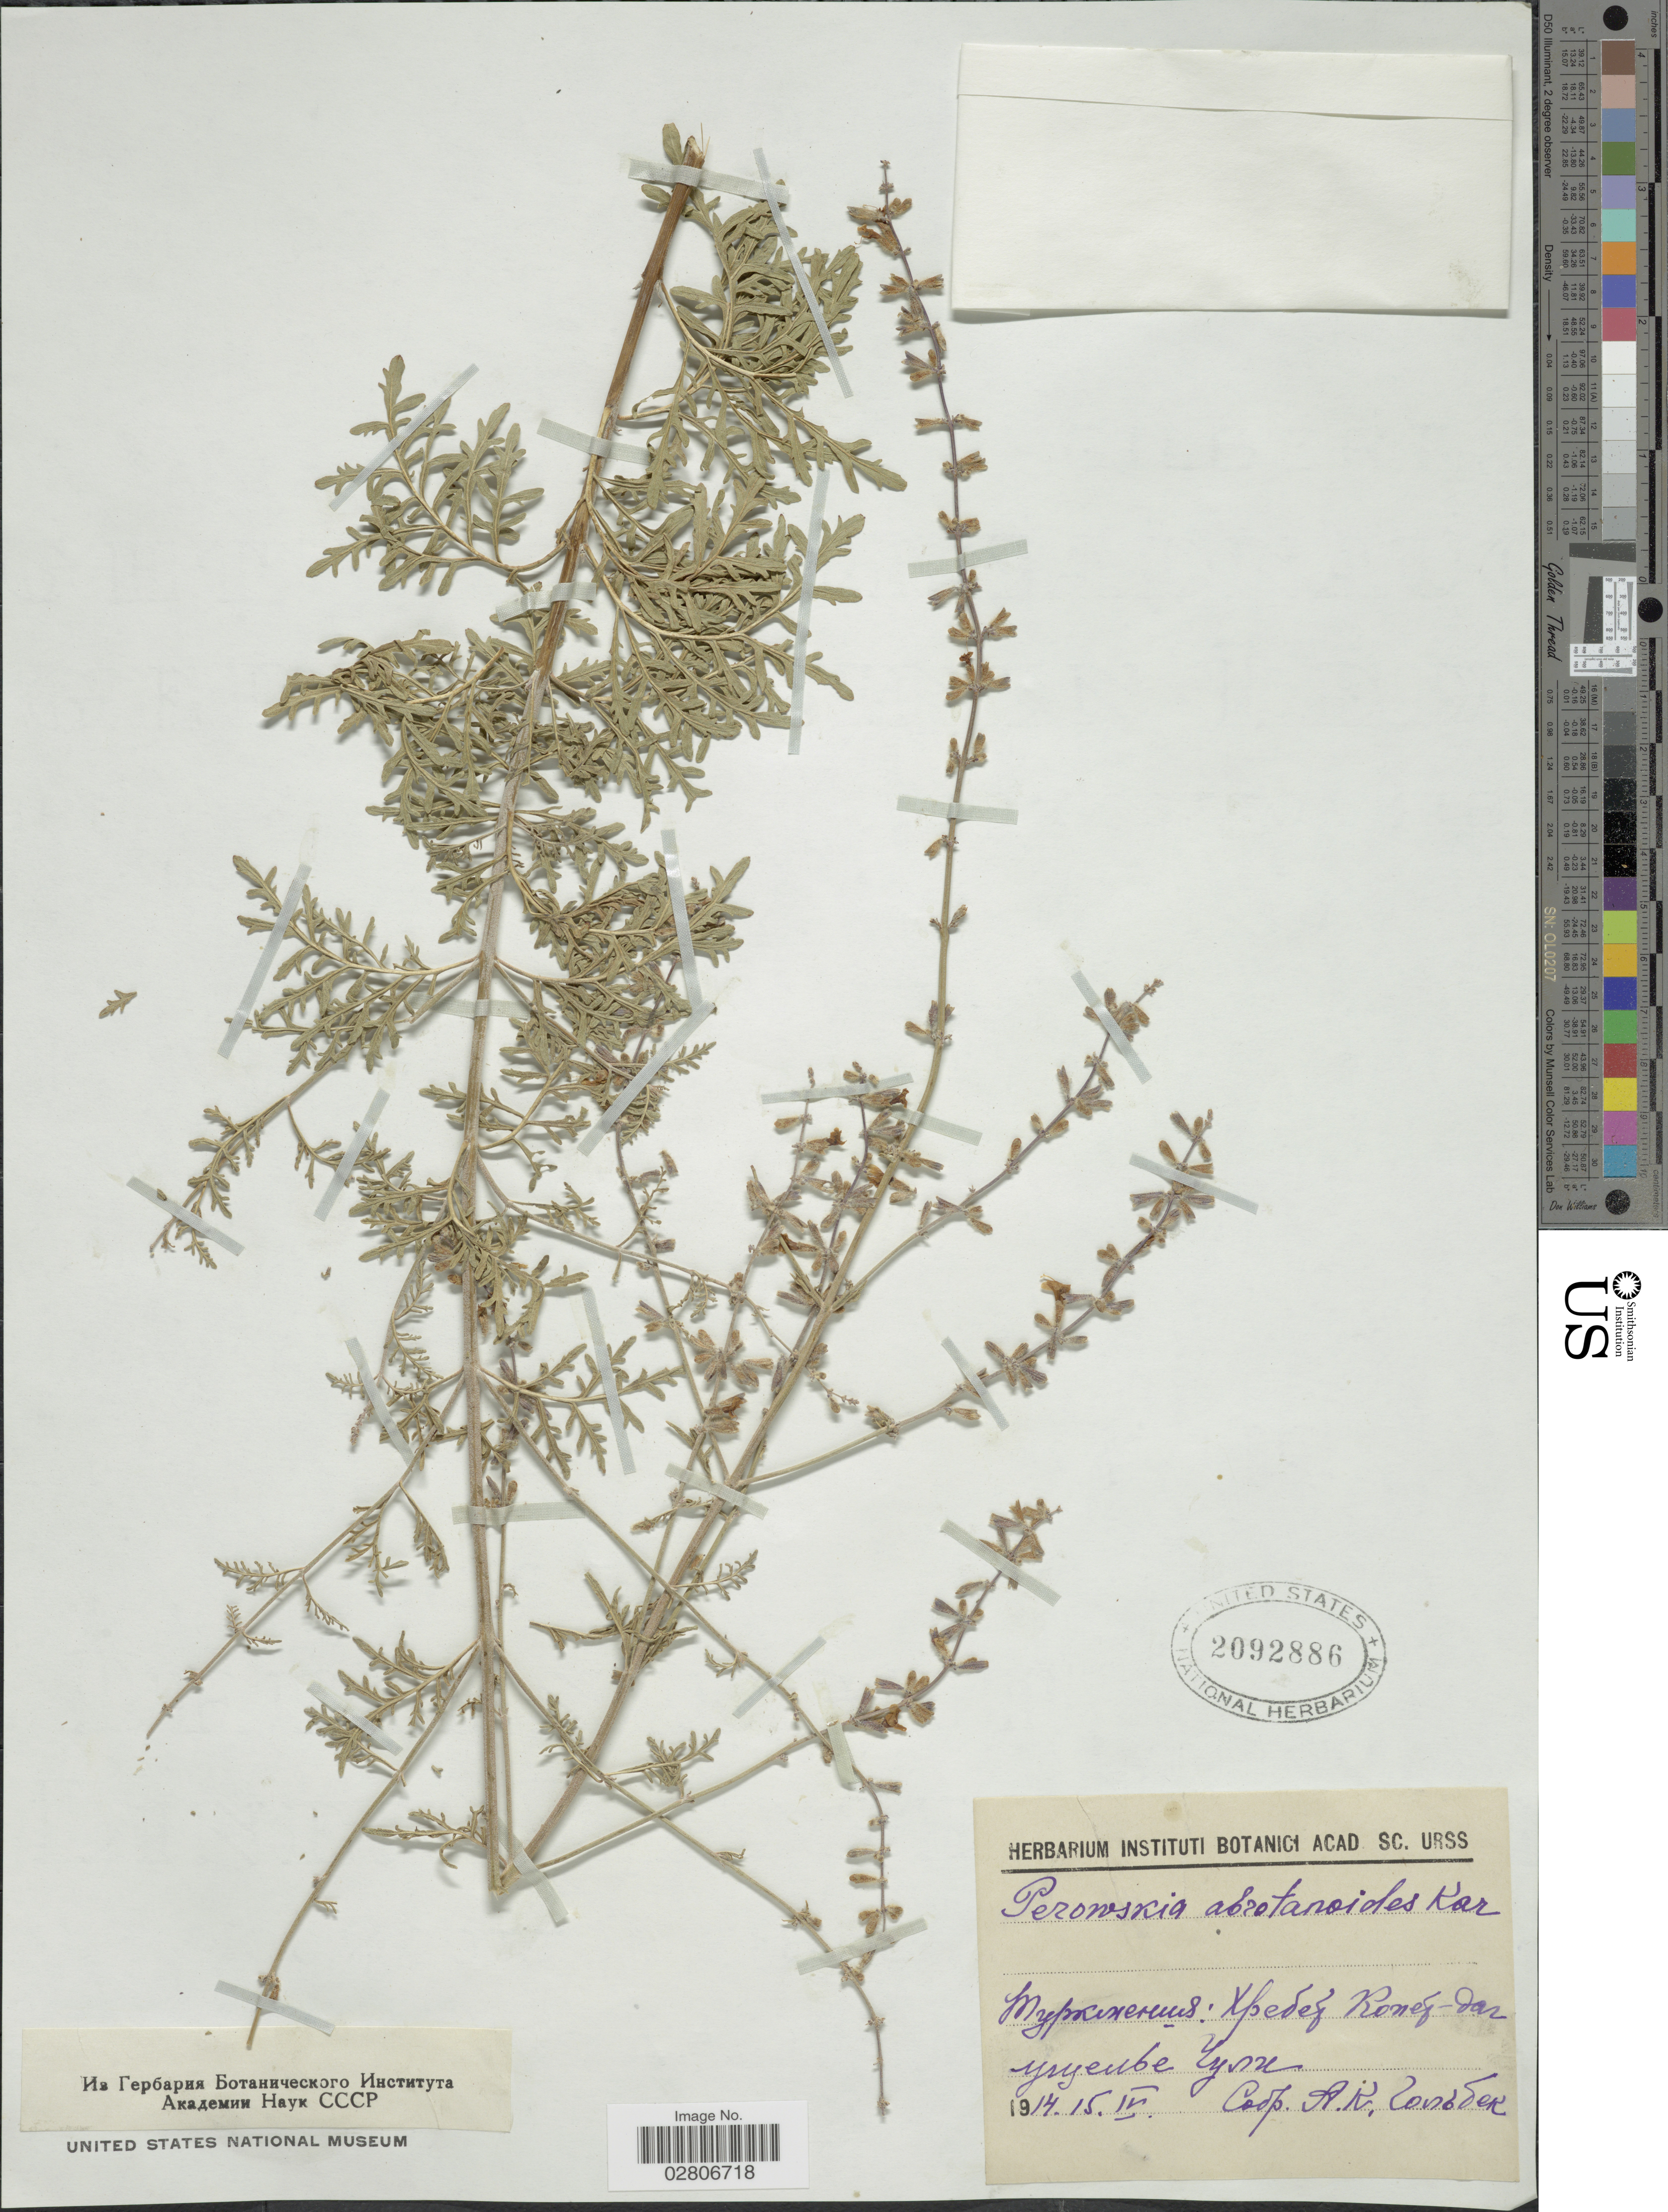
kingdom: Plantae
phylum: Tracheophyta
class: Magnoliopsida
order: Lamiales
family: Lamiaceae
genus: Perovskia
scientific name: Perovskia abrotanoides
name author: Kar.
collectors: A. Golbek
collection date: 1914-04-15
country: Turkmenistan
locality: Kopet-Dag Range, Chuly Gorge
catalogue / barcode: US 2092886